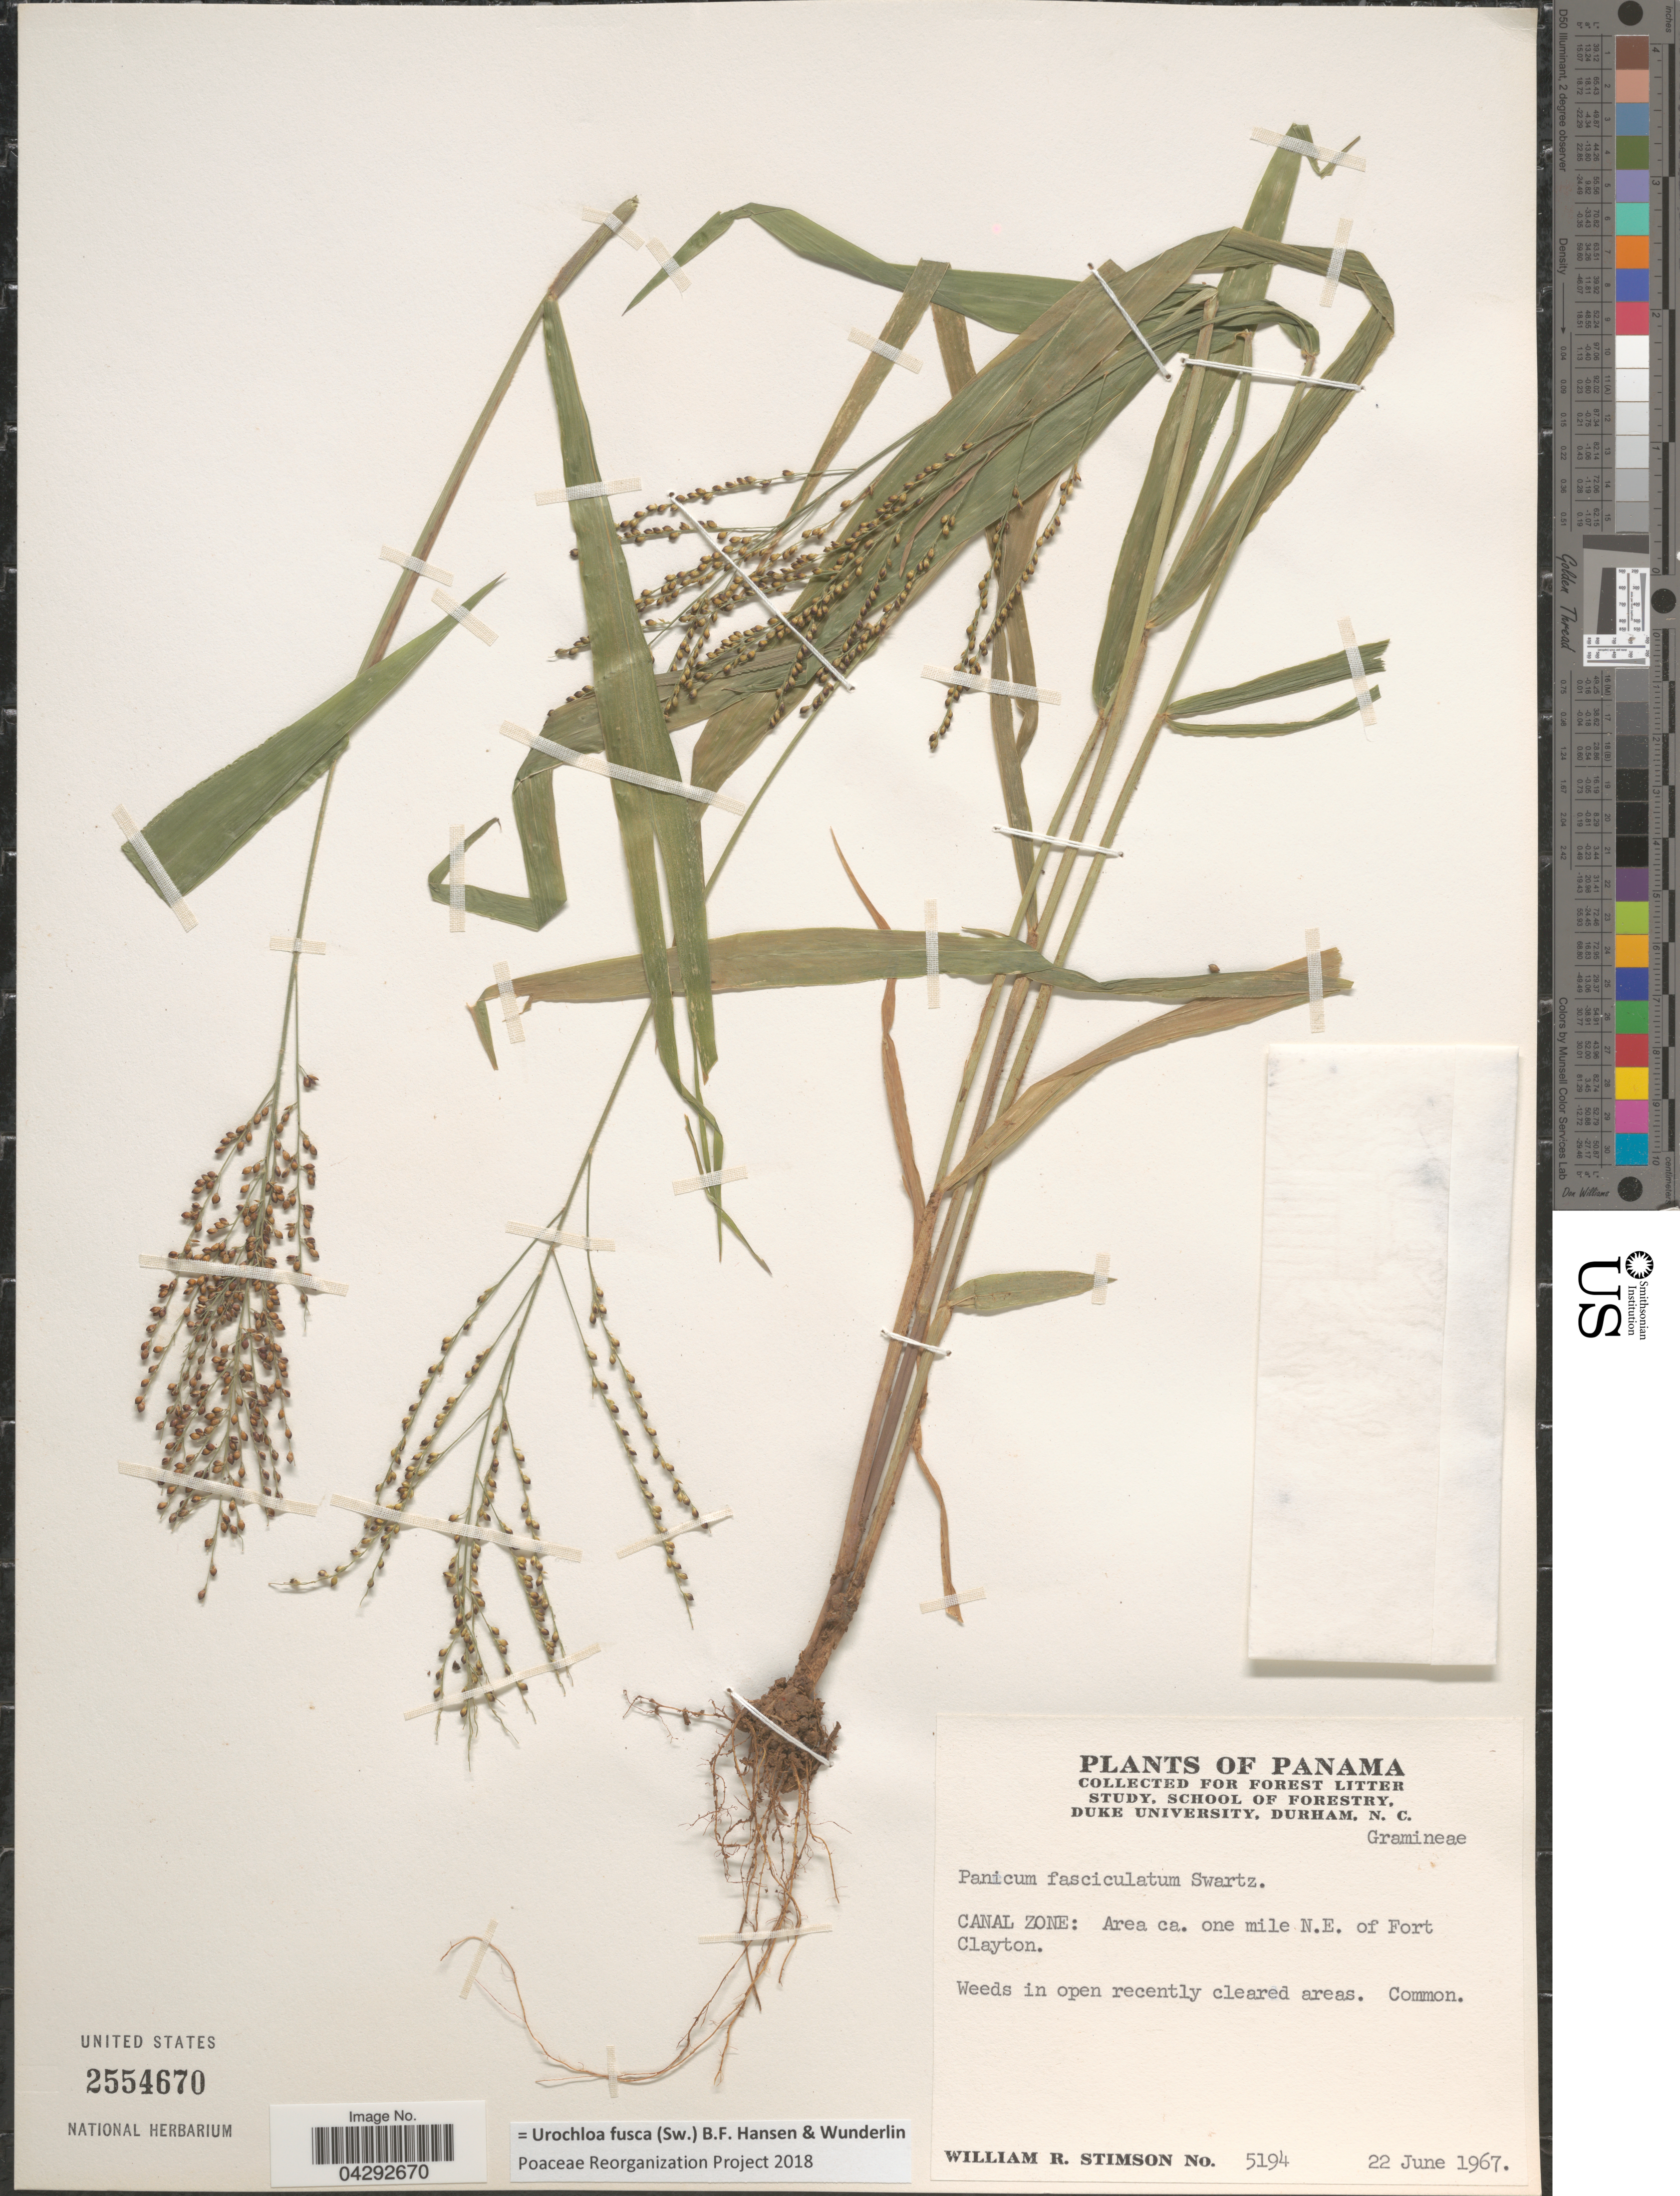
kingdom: Plantae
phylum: Tracheophyta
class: Liliopsida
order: Poales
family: Poaceae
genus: Urochloa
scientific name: Urochloa fusca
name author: (Sw.) B.F. Hansen & Wunderlin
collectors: W. R. Stimson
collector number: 5194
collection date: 1967-06-22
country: Panama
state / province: Colón / Panamá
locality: Canal Zone. Area ca. one mile N.E. of Fort Clayton. Weeds in open recently cleared areas.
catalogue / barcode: US 2554670